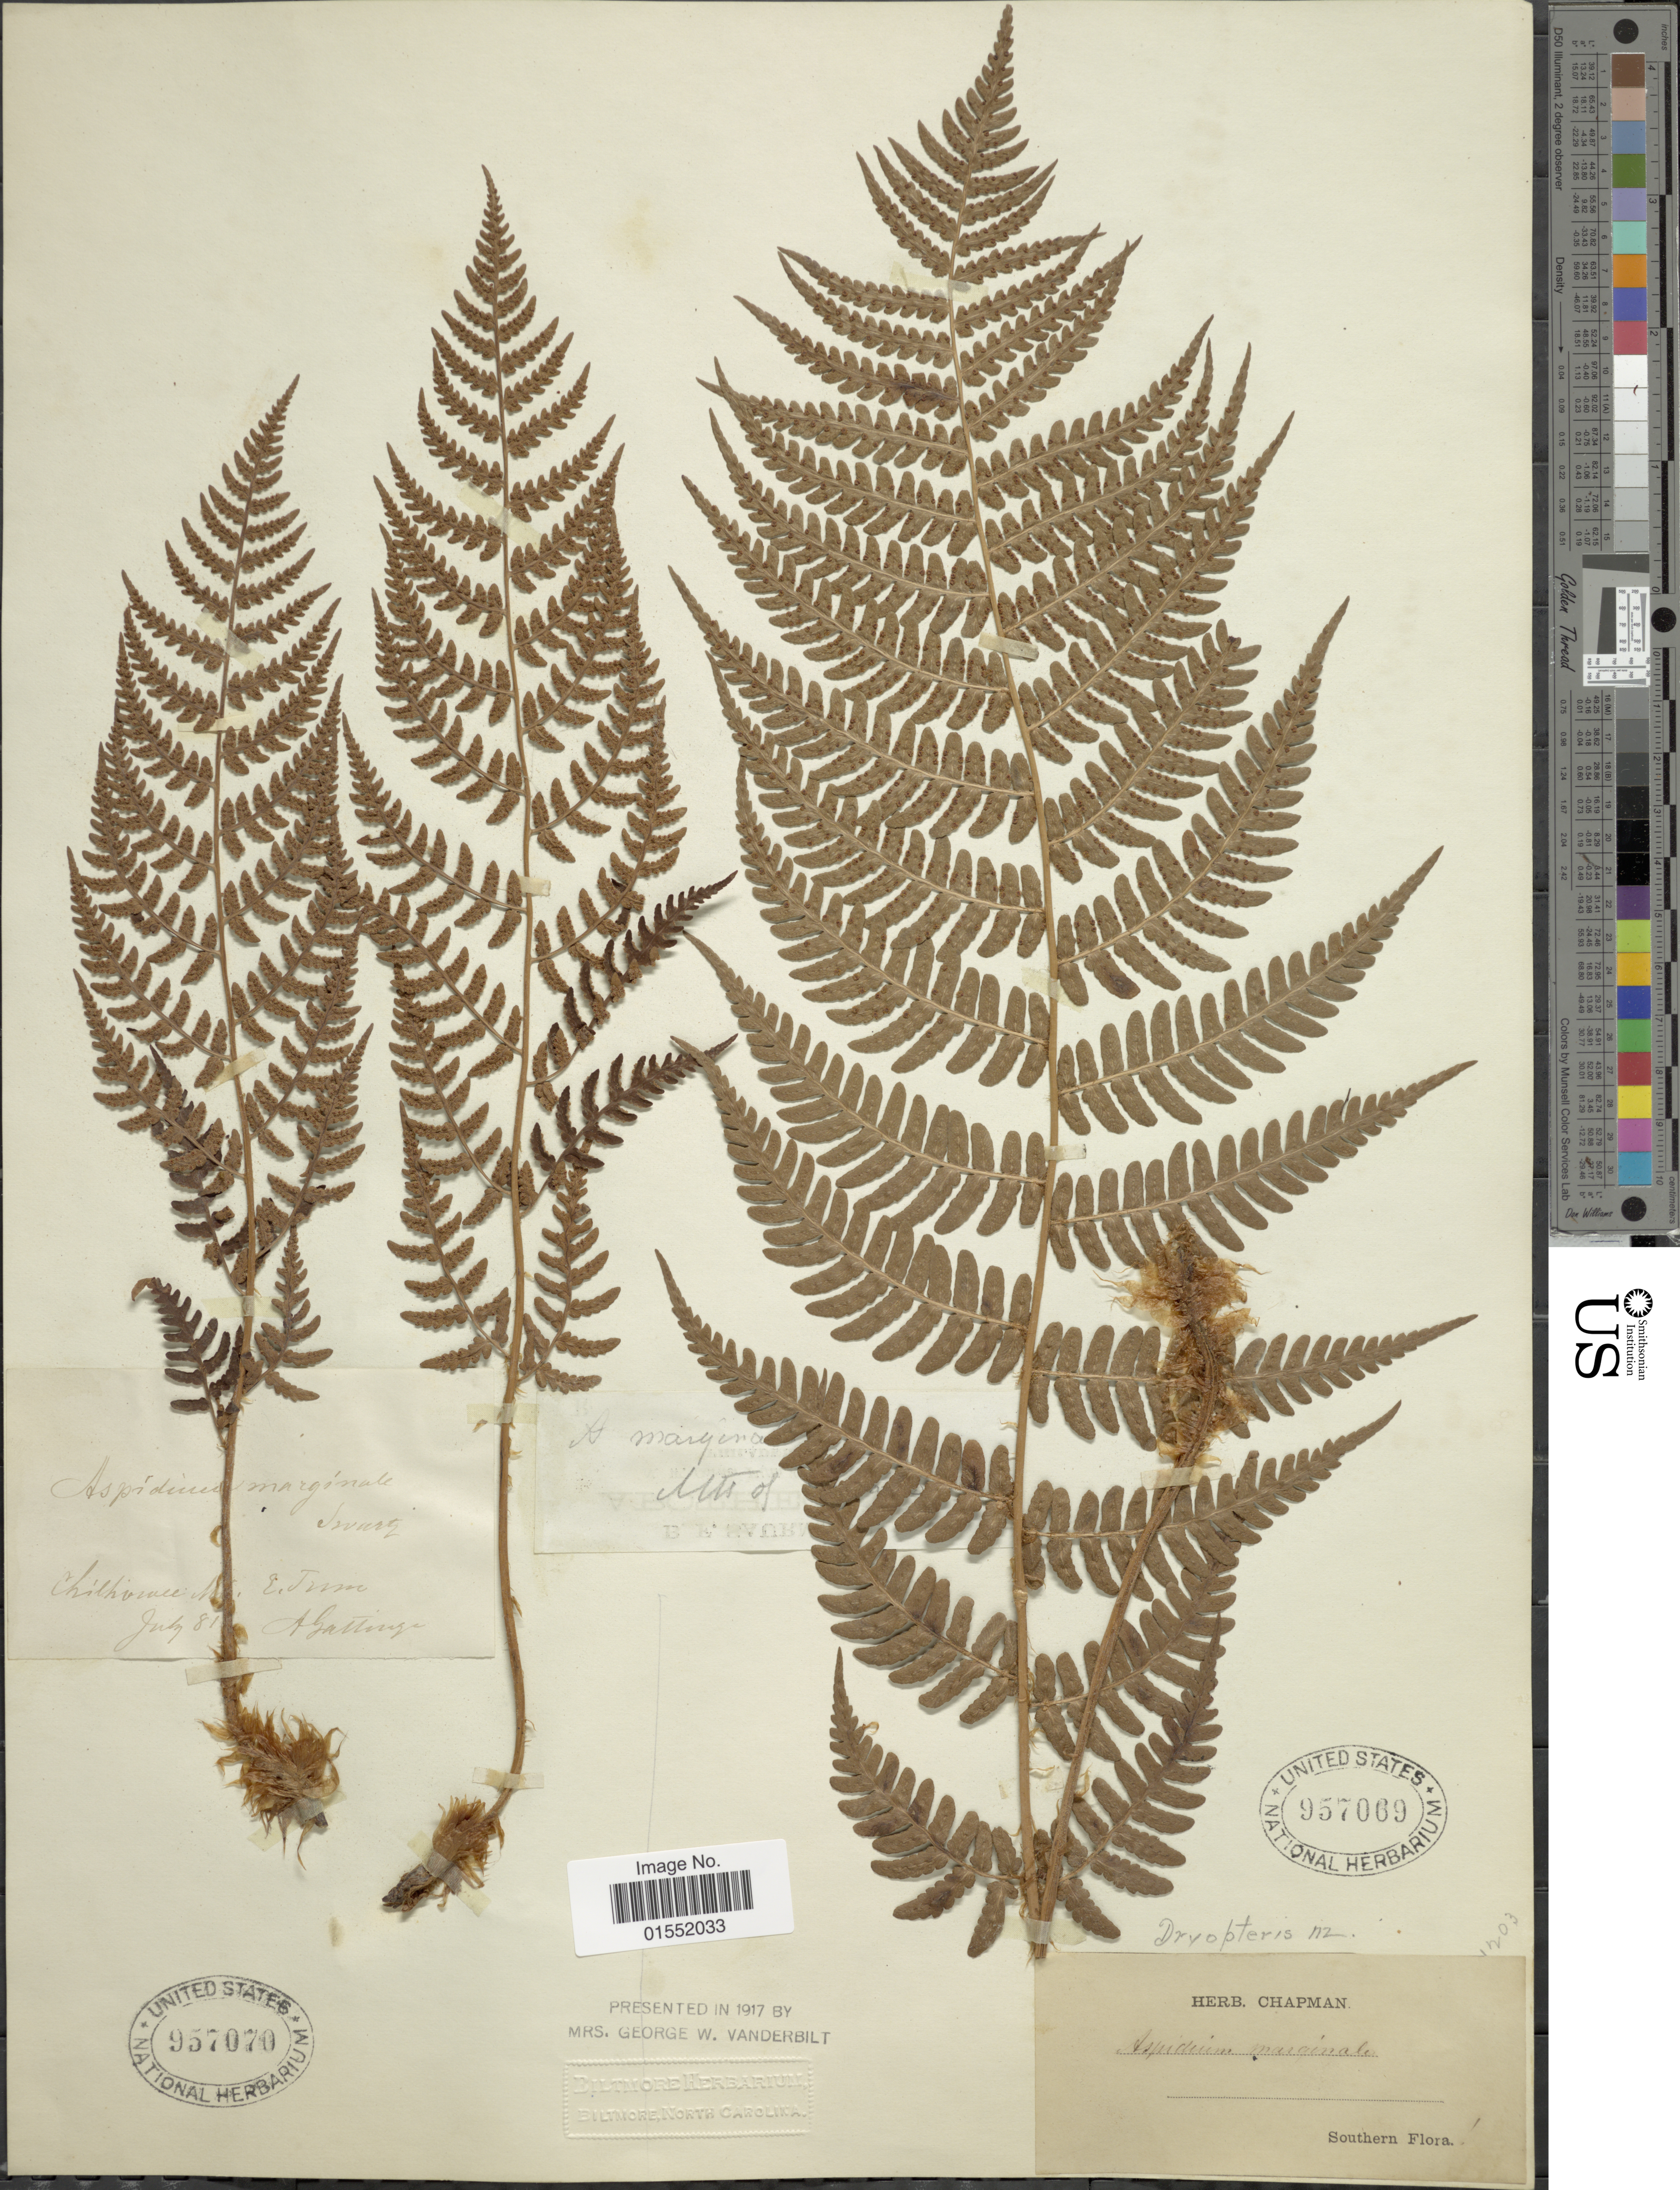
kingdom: Plantae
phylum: Tracheophyta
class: Polypodiopsida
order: Polypodiales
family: Dryopteridaceae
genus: Dryopteris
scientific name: Dryopteris marginalis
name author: (L.) A. Gray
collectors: A. Gattinger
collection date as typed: Transcribed d/m/y: /7/81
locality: Chilhvruce Mt. E. Tum, Southern Flora [interpreted]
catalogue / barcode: US 957069